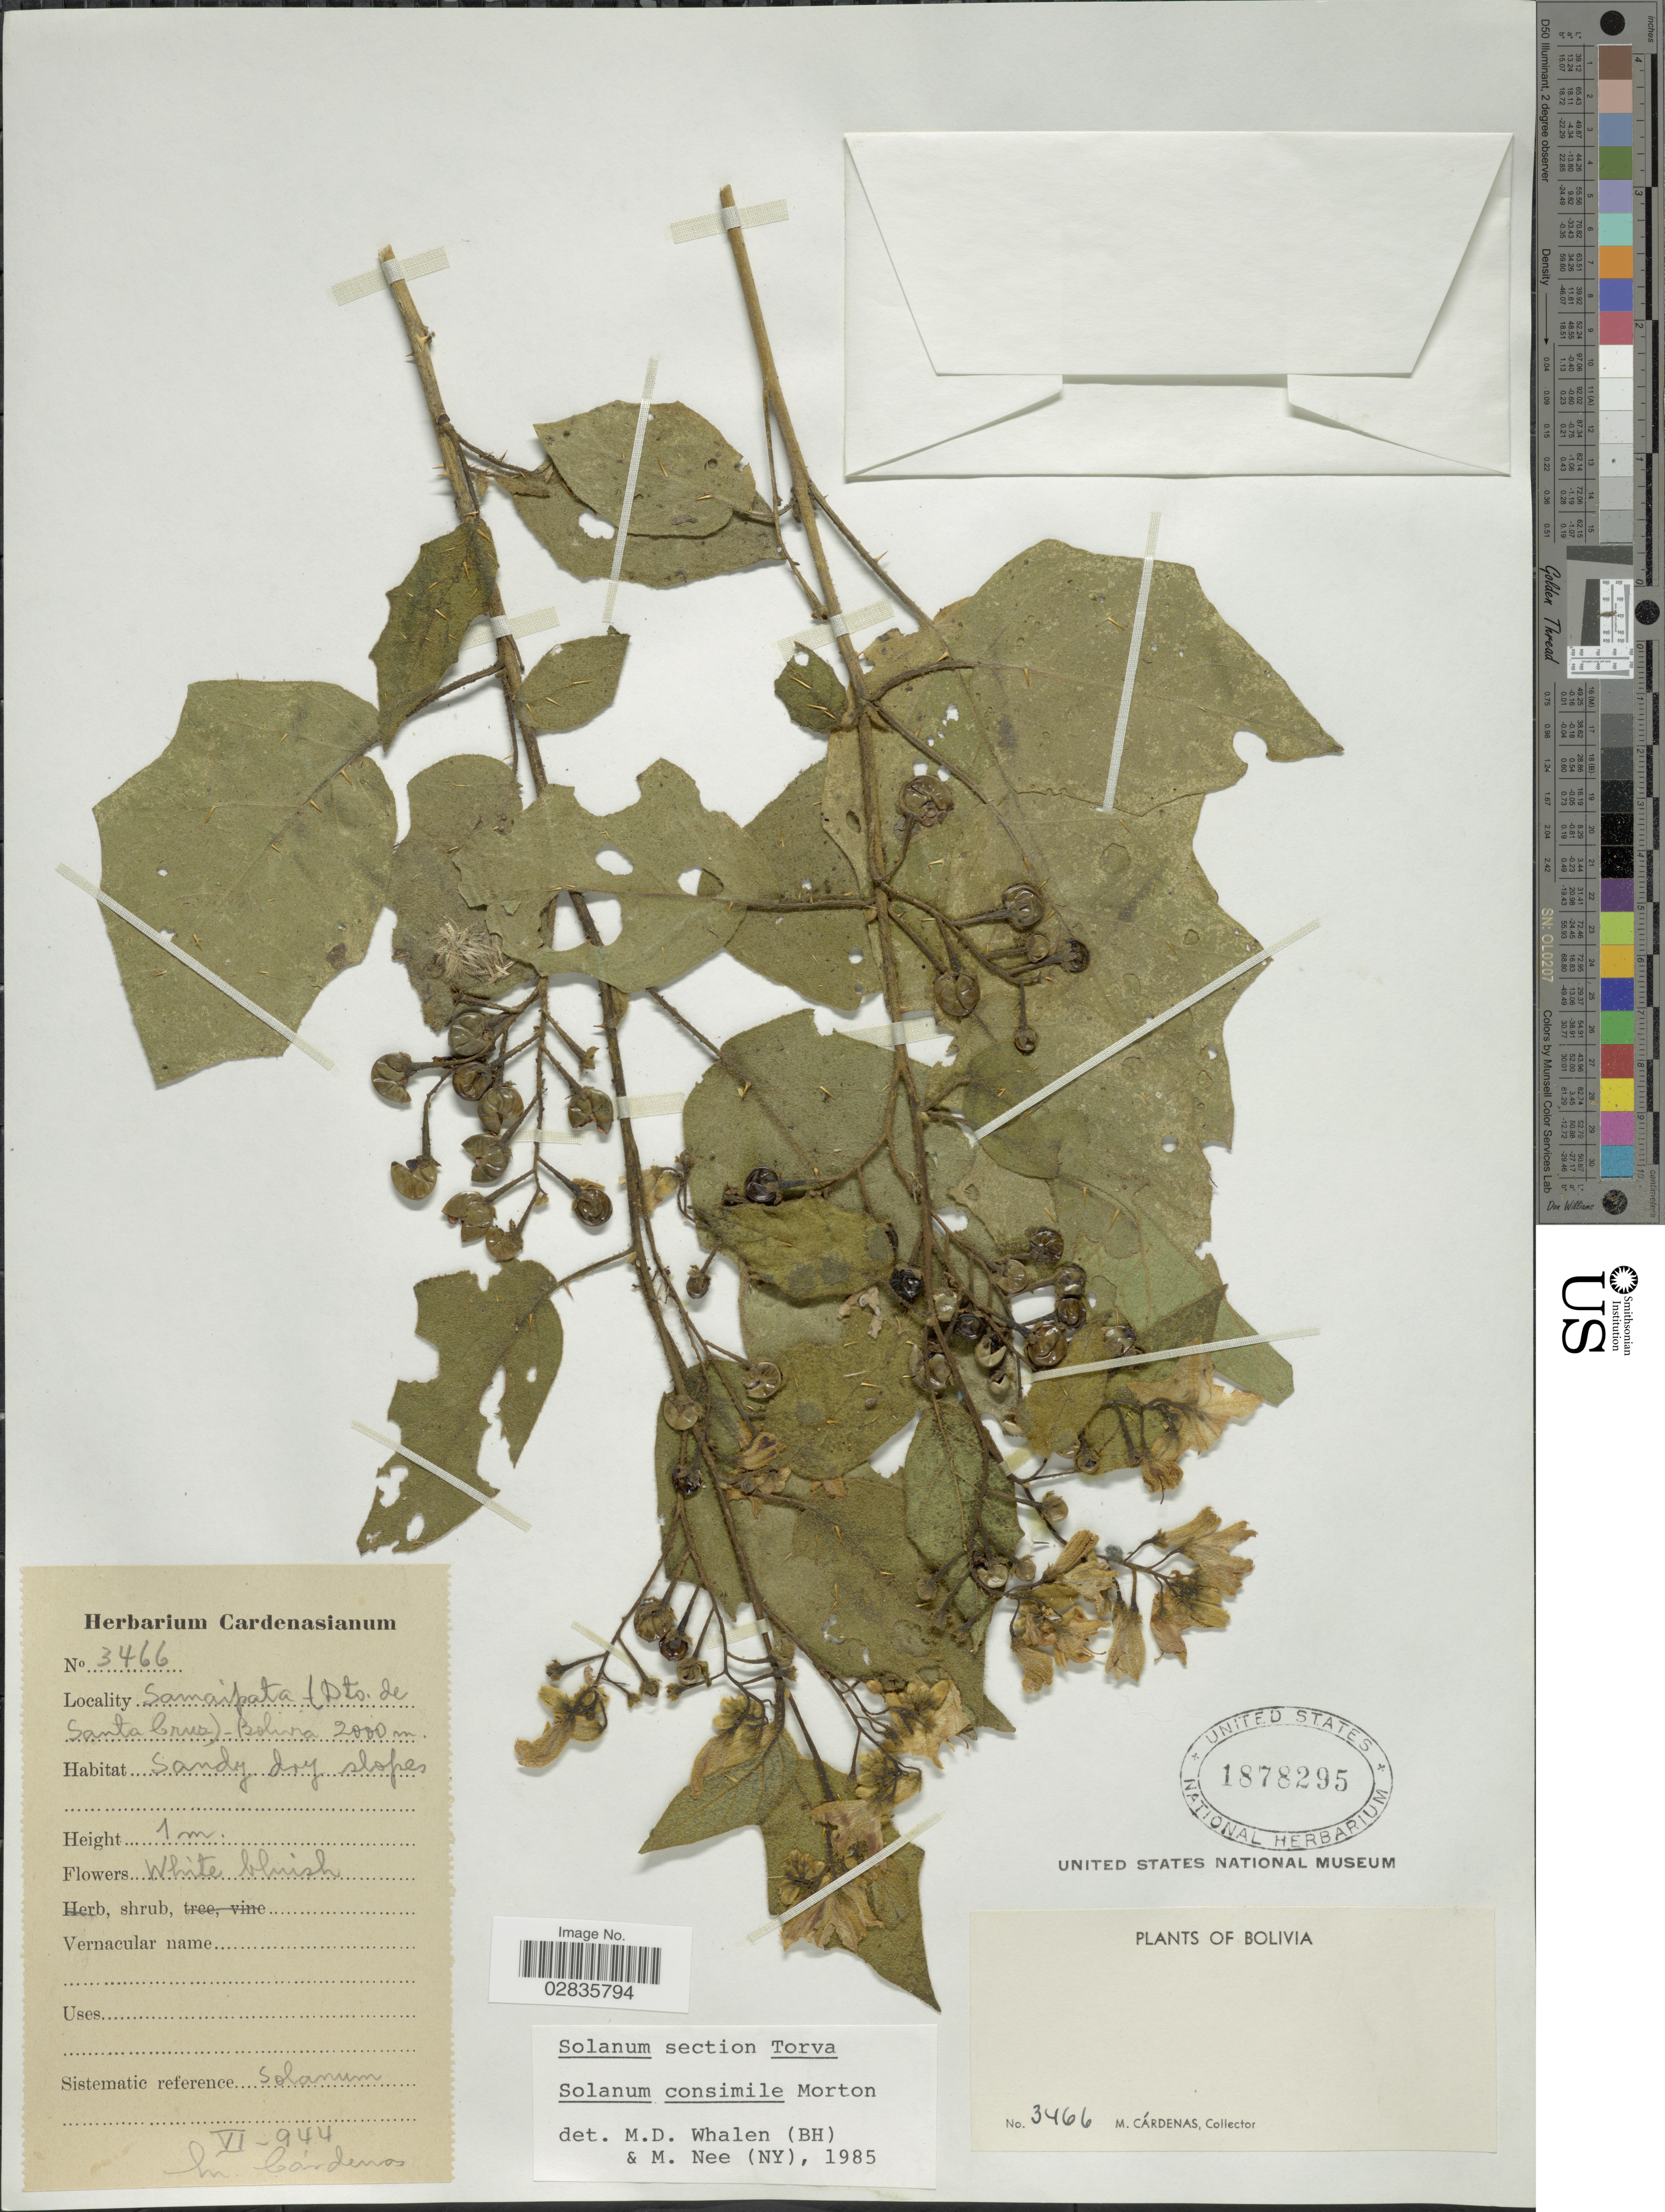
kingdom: Plantae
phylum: Tracheophyta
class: Magnoliopsida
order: Solanales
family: Solanaceae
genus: Solanum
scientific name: Solanum consimile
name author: C.V. Morton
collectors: M. Cárdenas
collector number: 3466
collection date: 1944-06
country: Bolivia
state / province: Santa Cruz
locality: Samaipata (Dto. de Santa Cruz).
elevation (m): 2000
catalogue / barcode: US 1878295